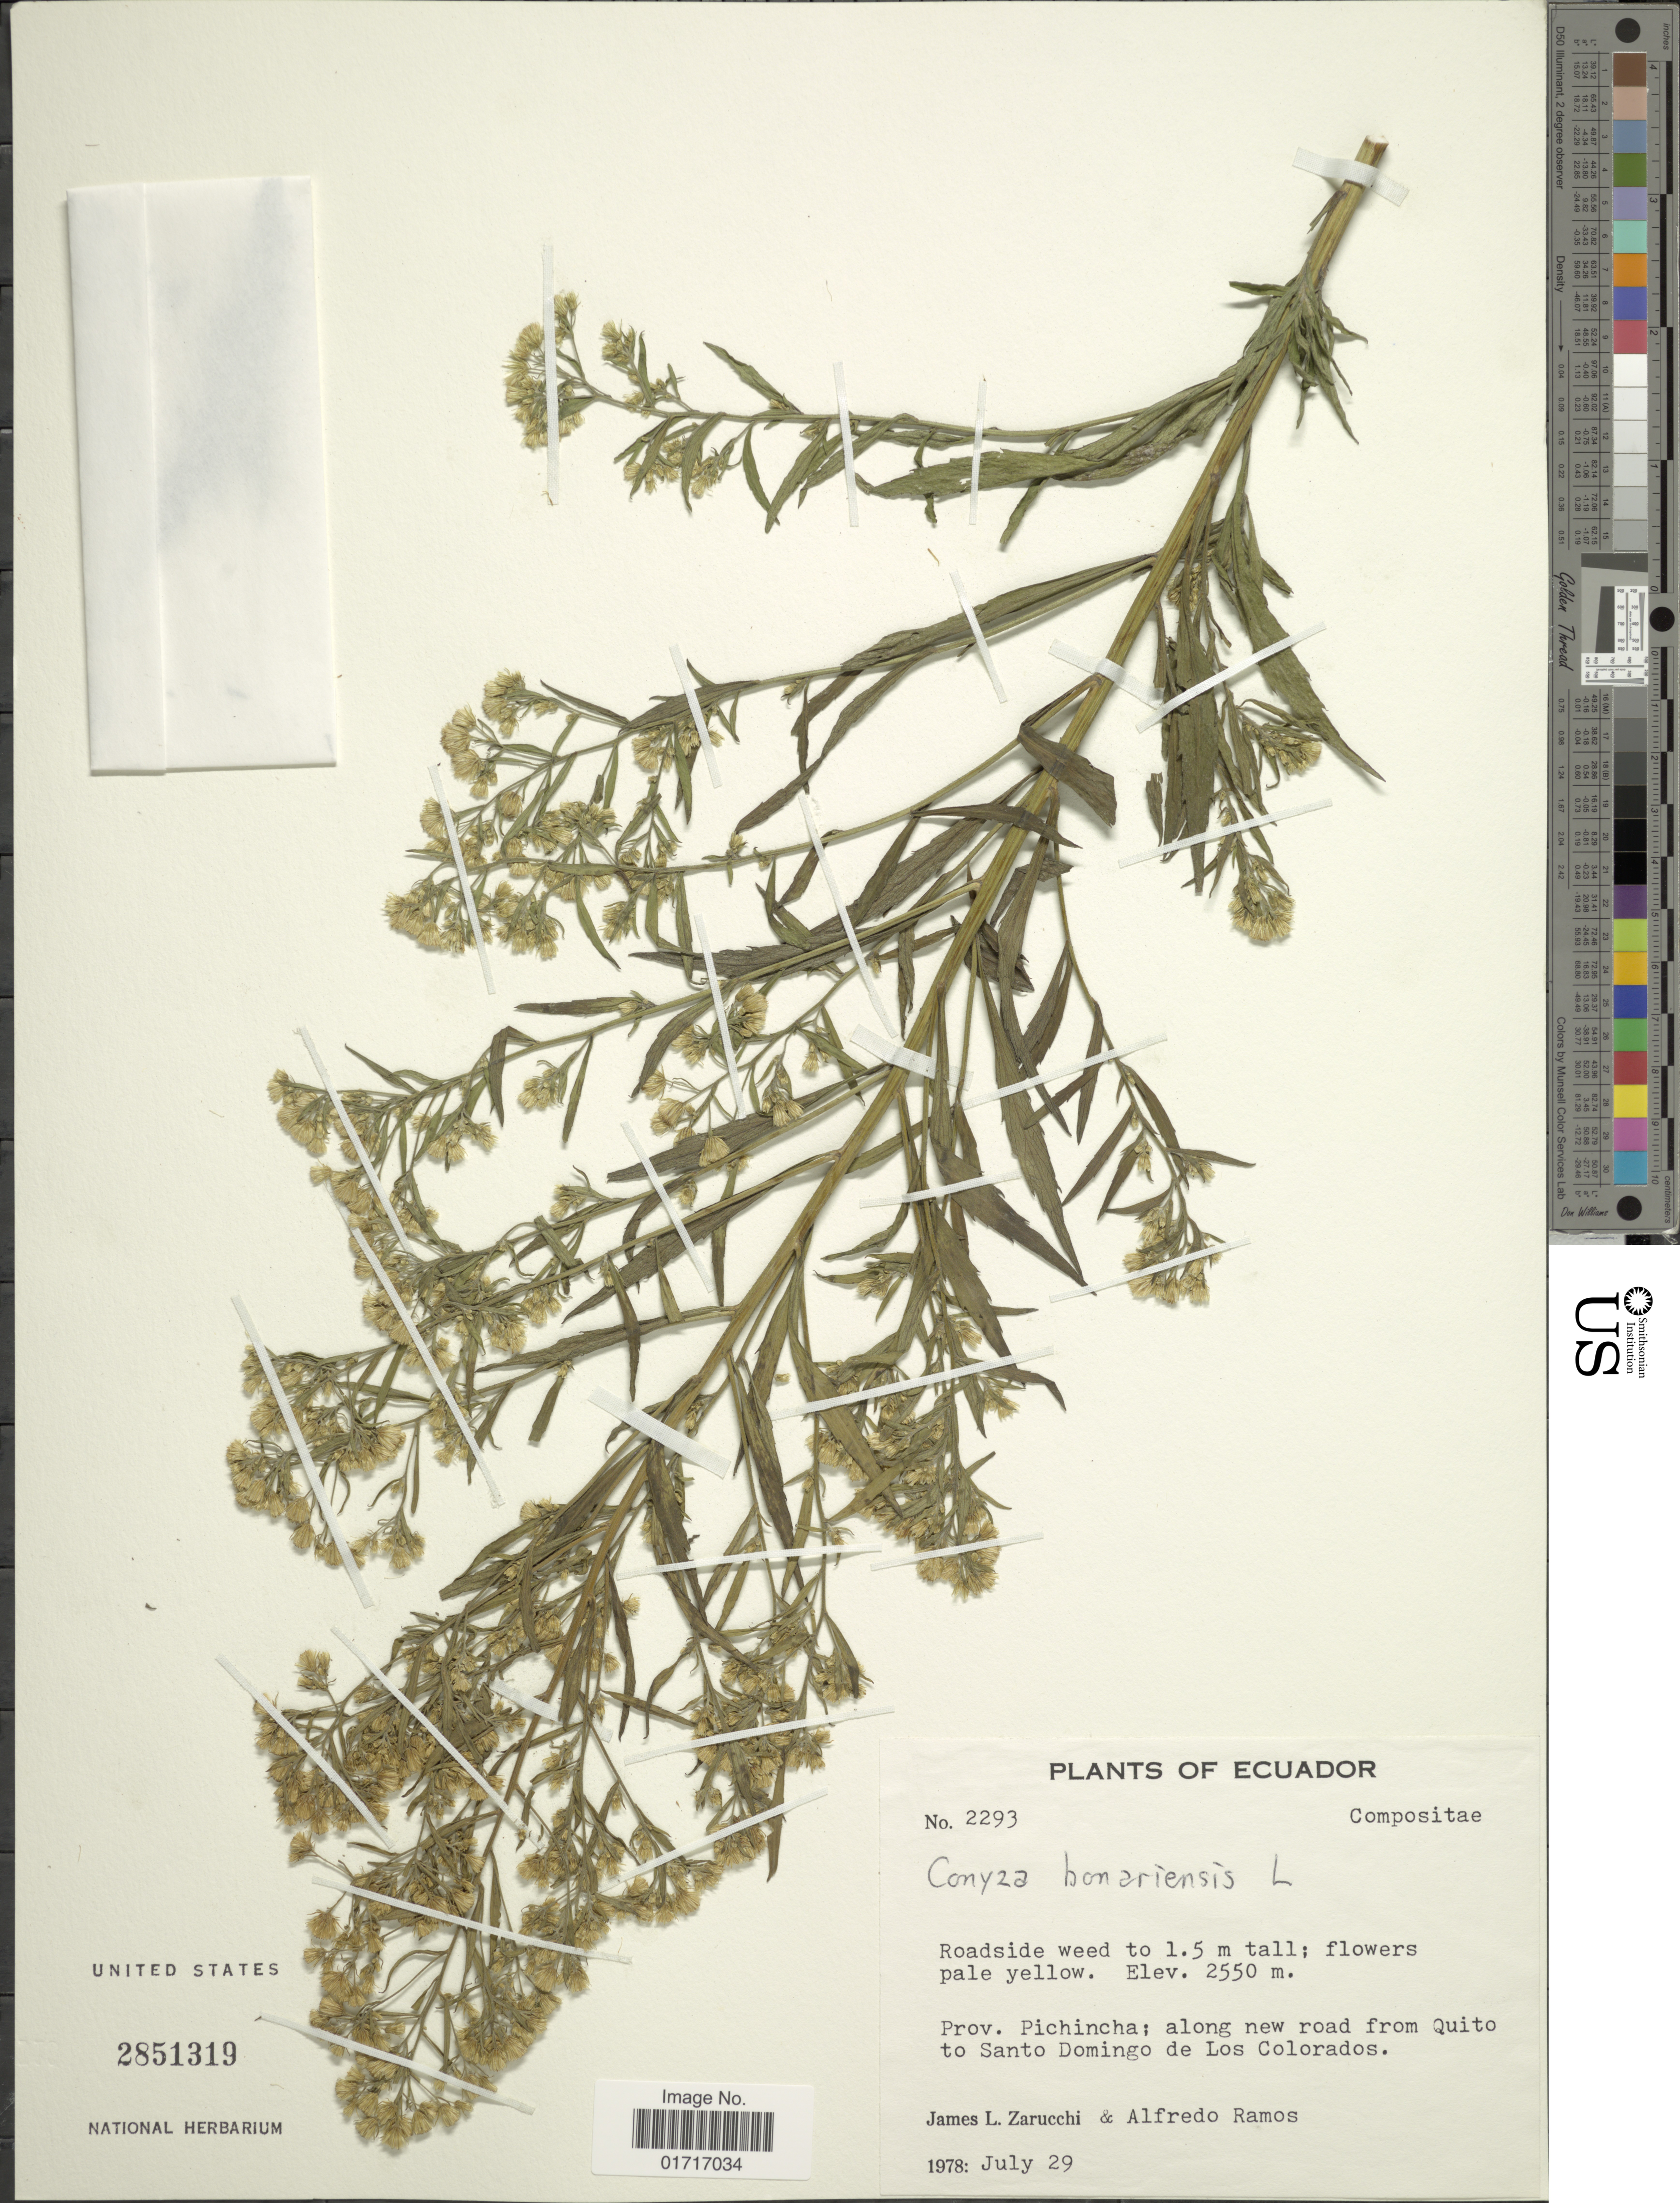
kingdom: Plantae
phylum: Tracheophyta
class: Magnoliopsida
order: Asterales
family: Asteraceae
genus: Conyza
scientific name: Conyza bonariensis var. leiotheca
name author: (S.F. Blake) Cuatrec.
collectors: J. L. Zarucchi & A. Ramos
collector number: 2293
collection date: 1978-07-29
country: Ecuador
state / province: Pichincha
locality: Prov. Pichincha; along new road from Quito to Santo Domingo de Los Colorados.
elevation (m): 2550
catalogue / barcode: US 2851319